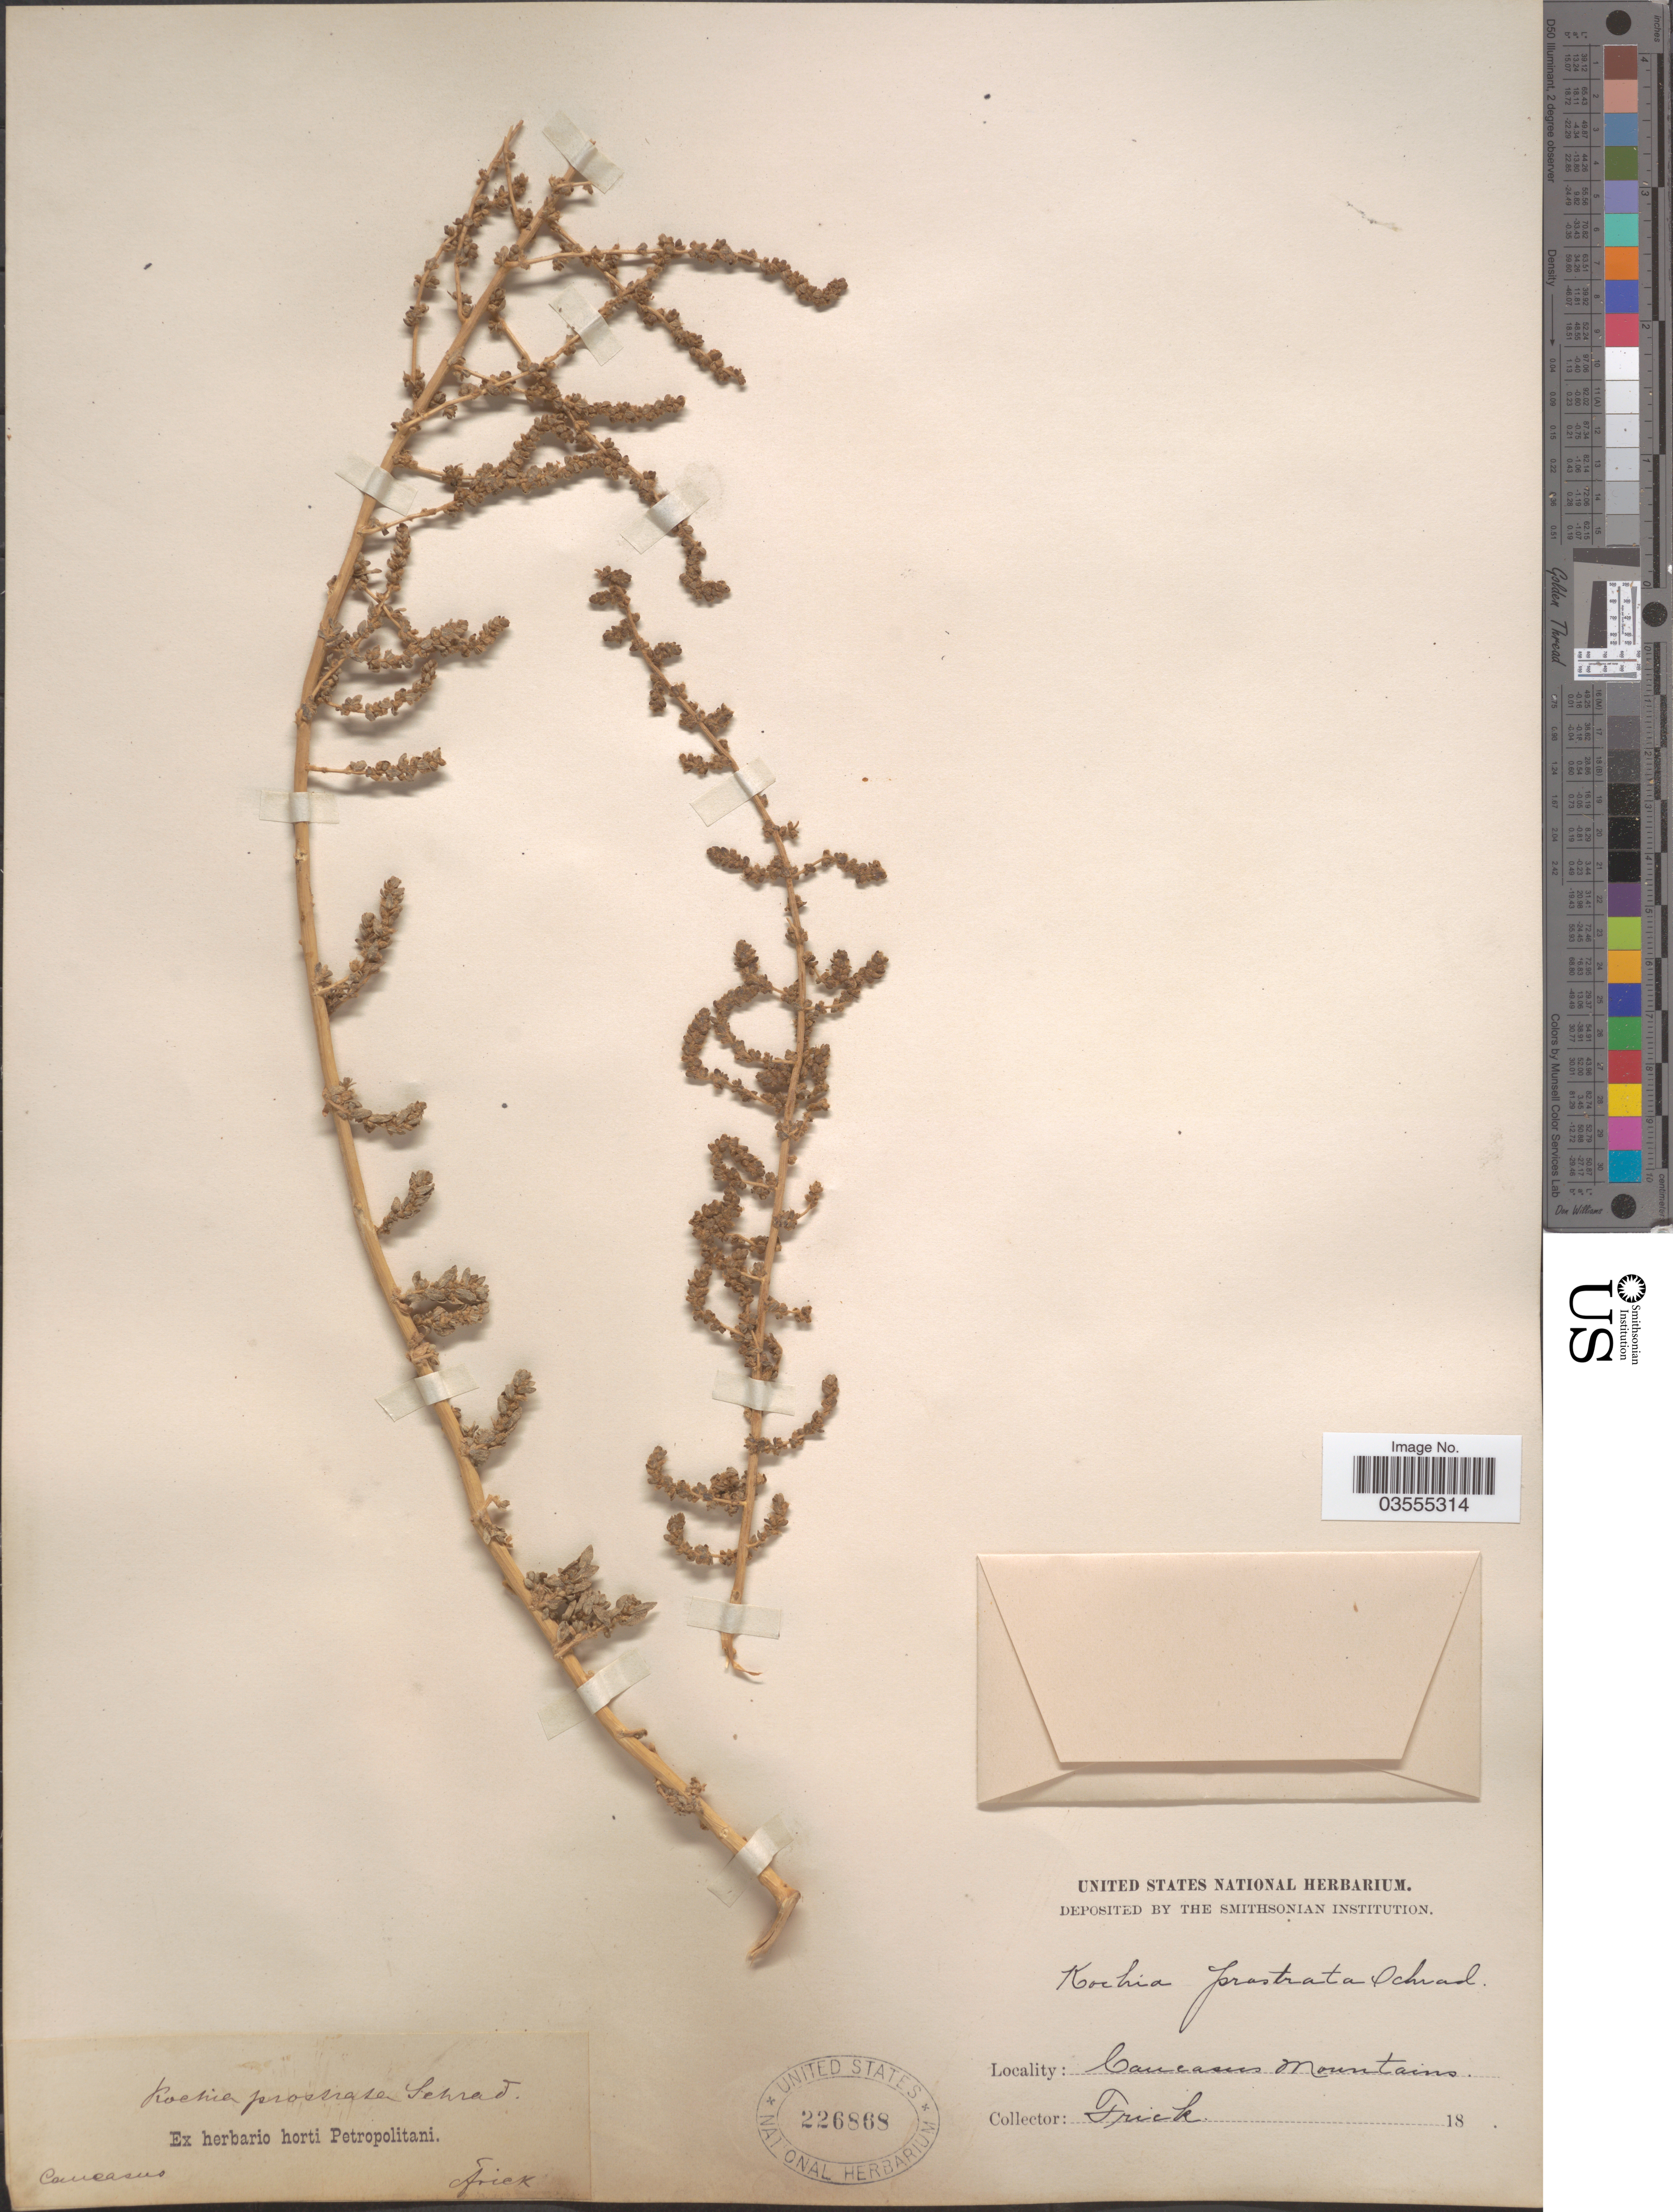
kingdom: Plantae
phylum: Tracheophyta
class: Magnoliopsida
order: Caryophyllales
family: Amaranthaceae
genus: Bassia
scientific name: Bassia prostrata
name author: (L.) Beck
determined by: U.S. National Herbarium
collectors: Frick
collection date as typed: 18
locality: Caucasus Mountains.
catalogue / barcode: US 226868